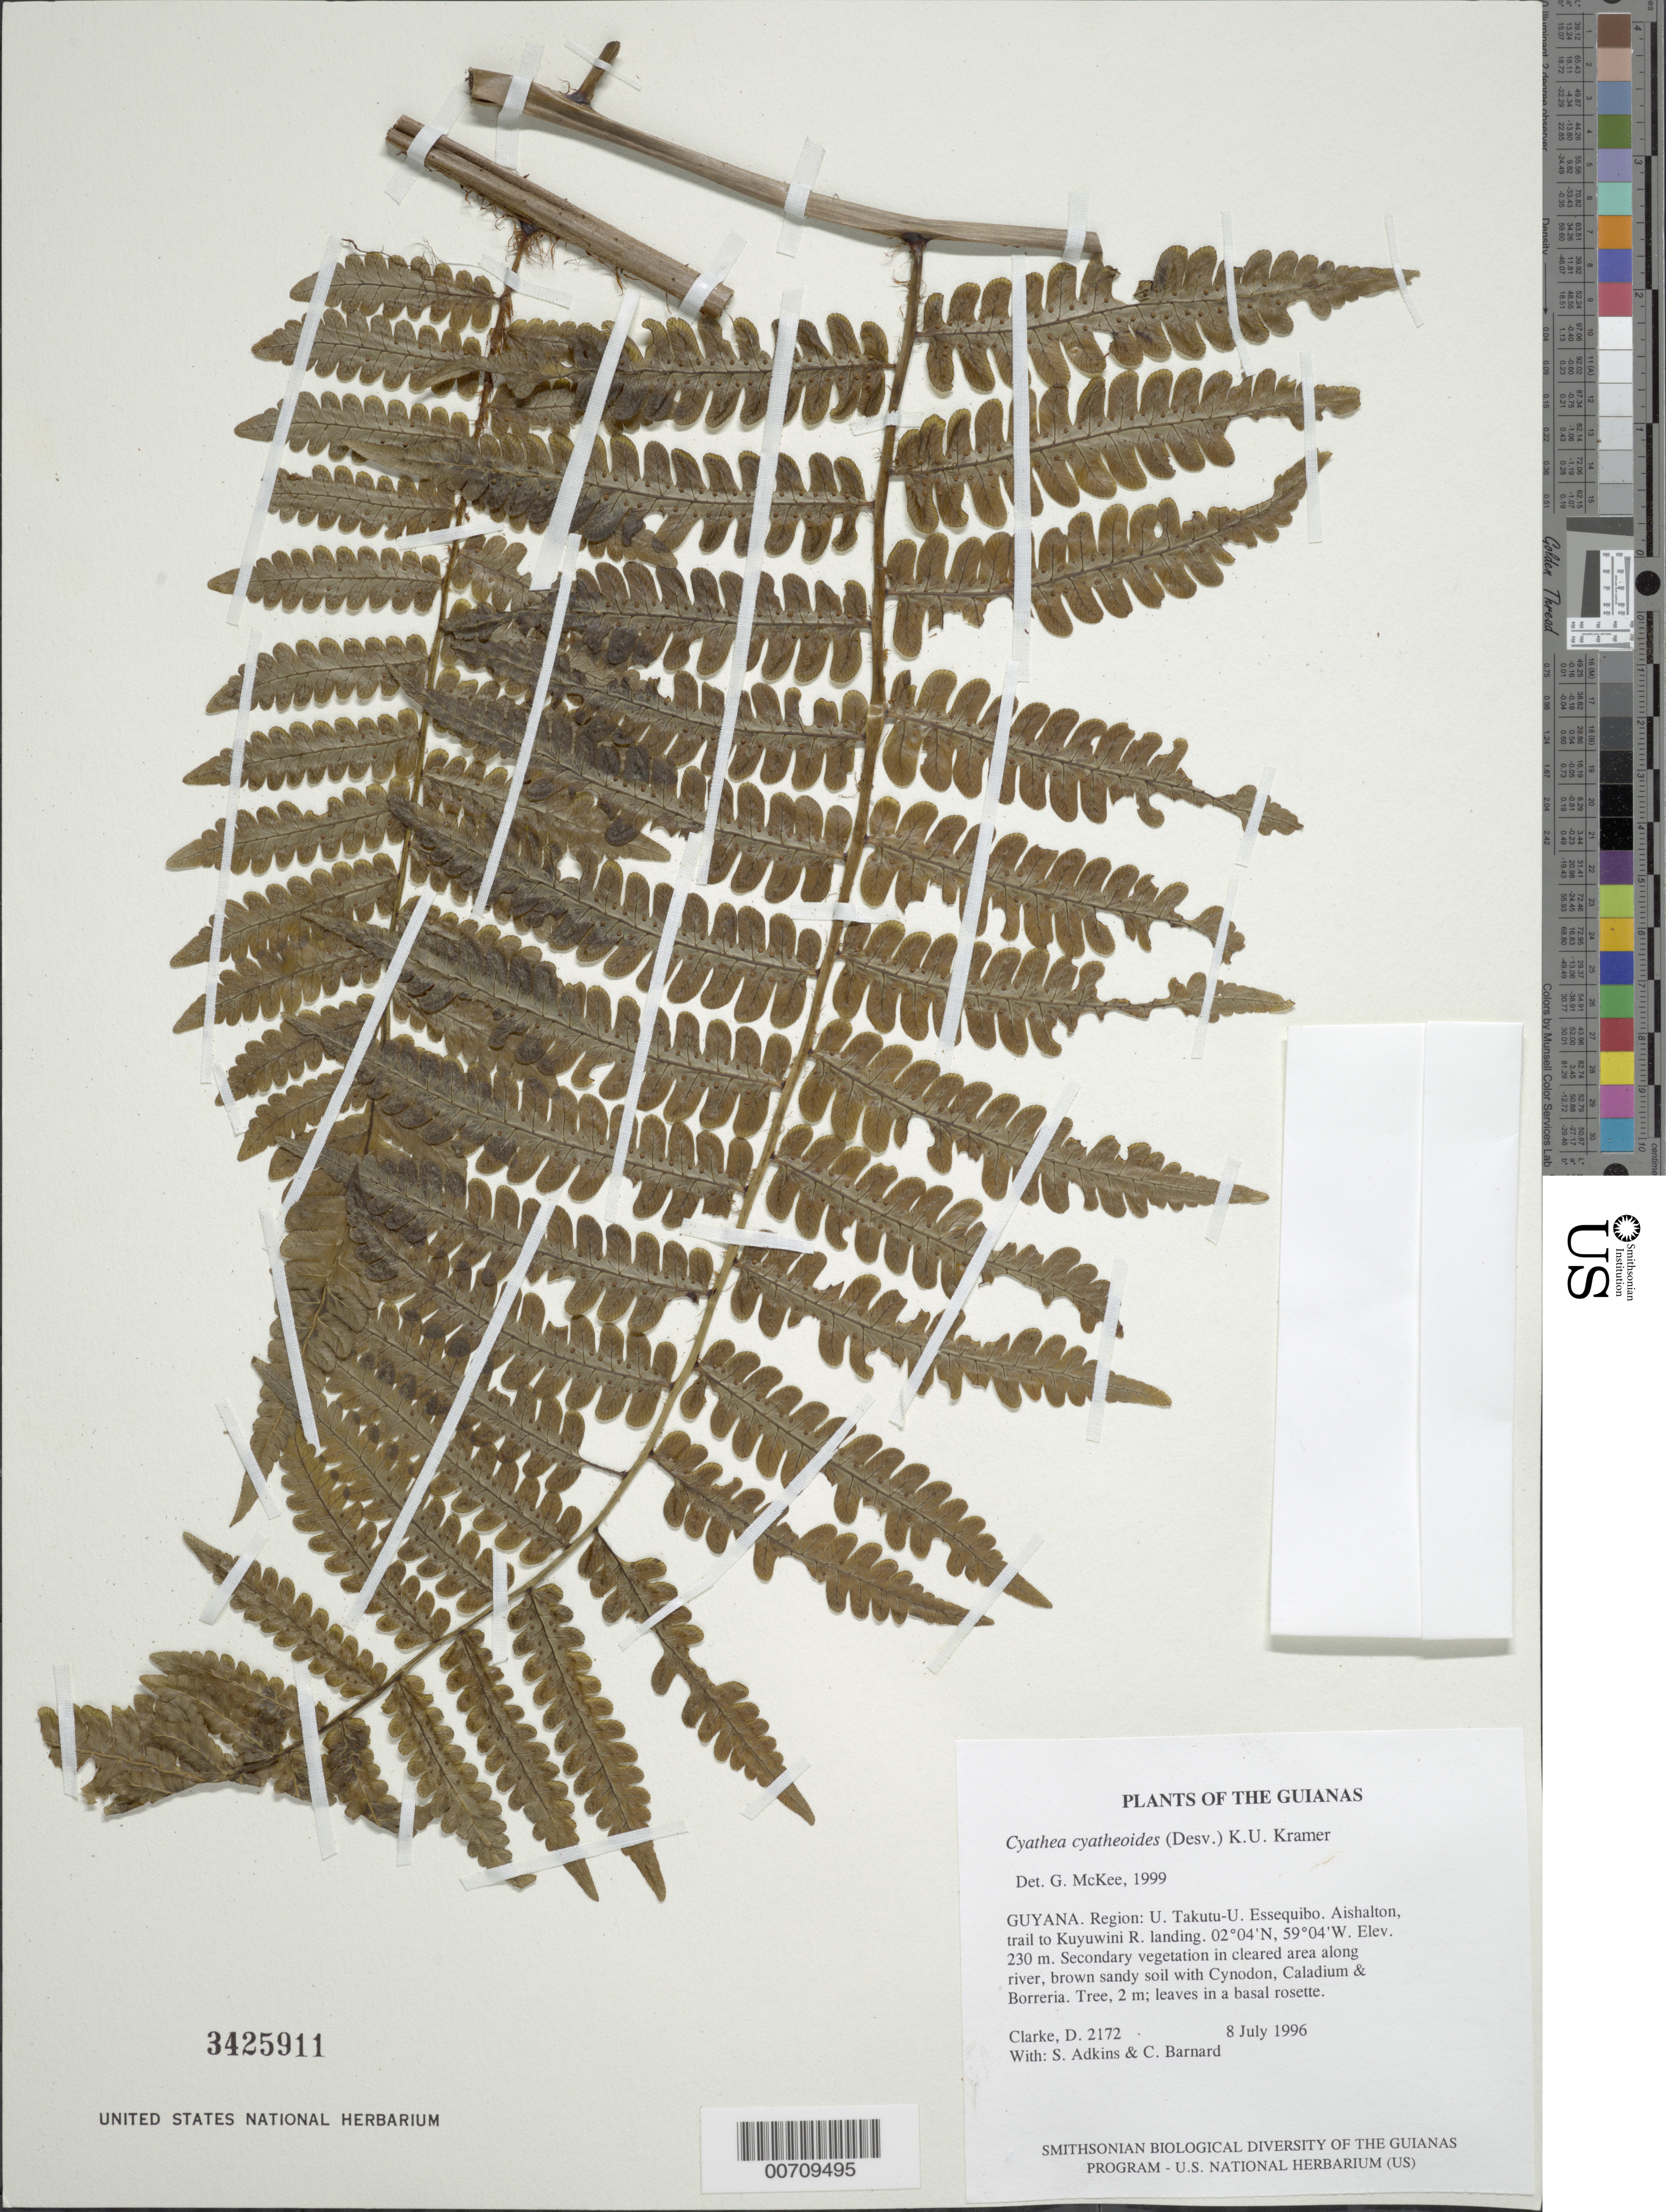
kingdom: Plantae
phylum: Tracheophyta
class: Polypodiopsida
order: Cyatheales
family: Cyatheaceae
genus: Cyathea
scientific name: Cyathea cyatheoides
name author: (Desv.) K.U. Kramer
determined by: McKee, G. S., (US), NMNH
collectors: H. D. Clarke, S. Adkins & C. Bernard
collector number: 2172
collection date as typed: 8 July 1996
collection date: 1996-07-08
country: Guyana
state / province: U. Takutu-U. Essequibo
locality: Aishalton, trail to Kuyuwini R. landing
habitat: Secondary vegetation in cleared area along river, brown sandy soil with Cynodon, Caladium & Borreria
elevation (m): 230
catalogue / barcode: US 3425911